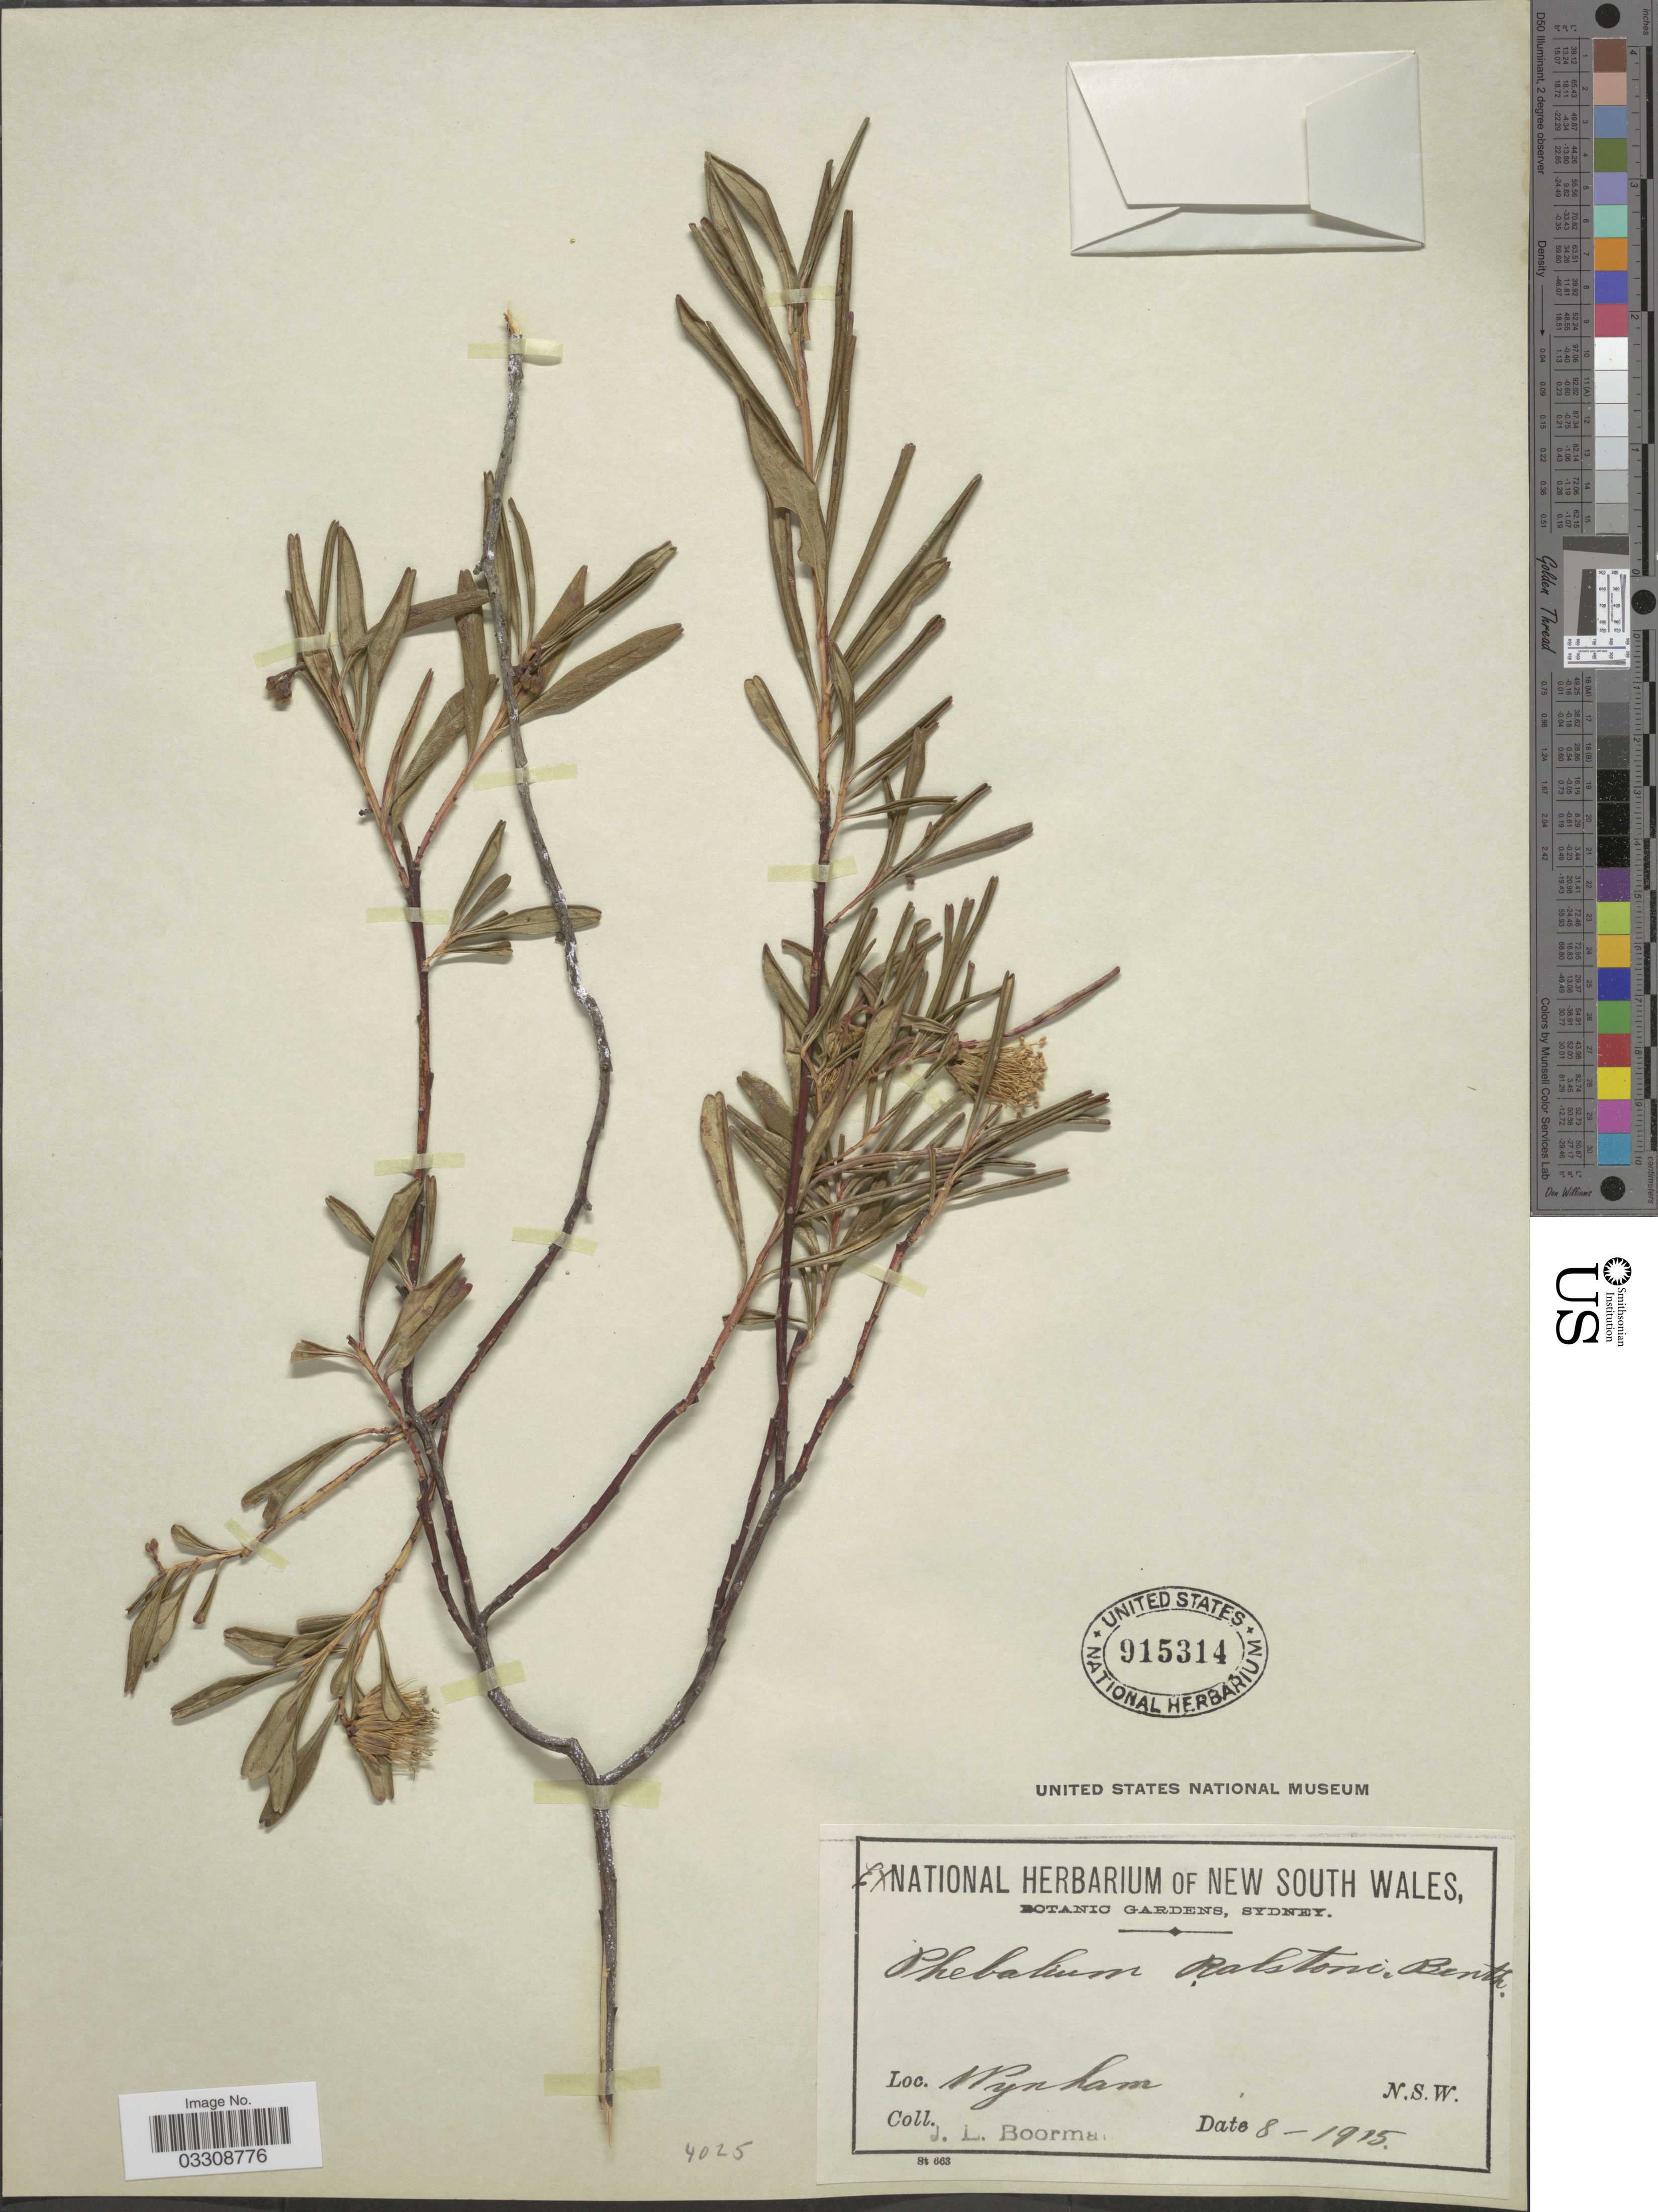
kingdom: Plantae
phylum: Tracheophyta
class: Magnoliopsida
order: Sapindales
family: Rutaceae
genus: Phebalium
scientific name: Phebalium ralstonii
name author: (F. Muell.) Benth.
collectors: J. Boorman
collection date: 1915-08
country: Australia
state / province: New South Wales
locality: Wynham.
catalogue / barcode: US 915314